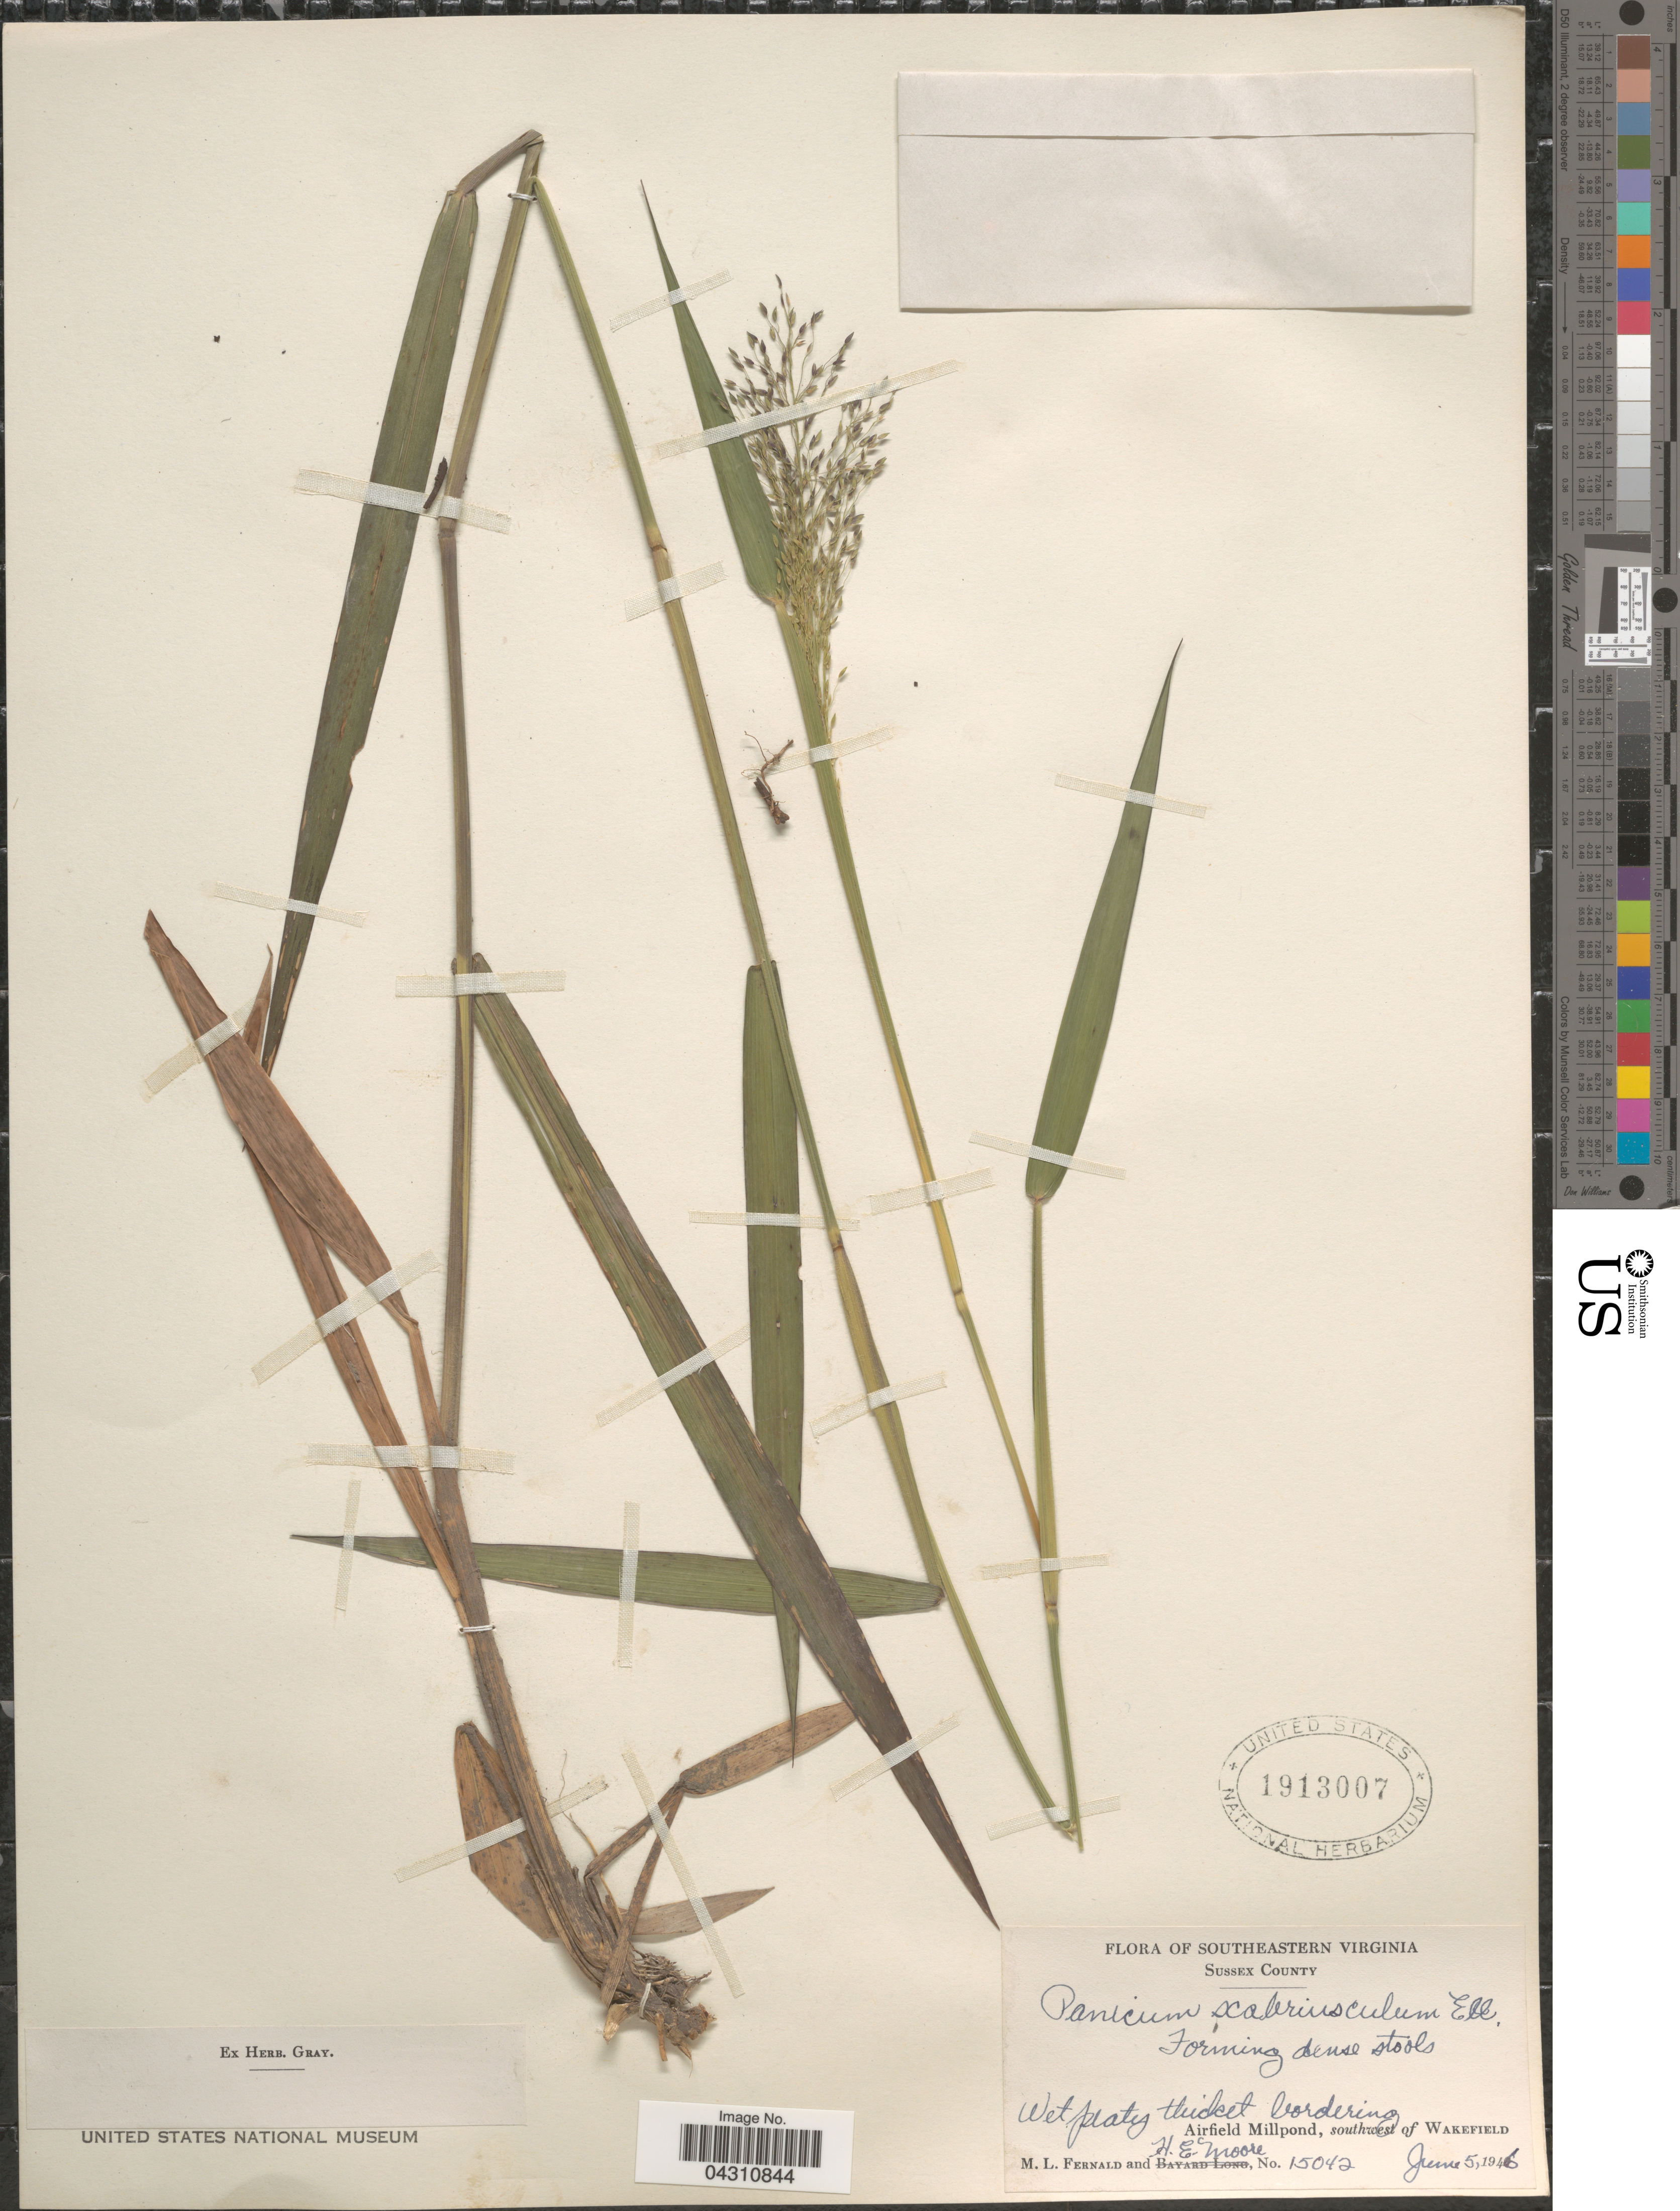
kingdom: Plantae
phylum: Tracheophyta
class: Liliopsida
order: Poales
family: Poaceae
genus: Dichanthelium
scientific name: Dichanthelium scabriusculum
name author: (Elliott) Gould & C.A. Clark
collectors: M. L. Fernald & H. Moore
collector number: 15042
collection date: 1946-06-05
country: United States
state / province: Virginia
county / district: Sussex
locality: Southeastern Virginia. Sussex County. Wet peaty thicket bordering Airfield Millpond, southwest of Wakefield.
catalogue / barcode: US 1913007